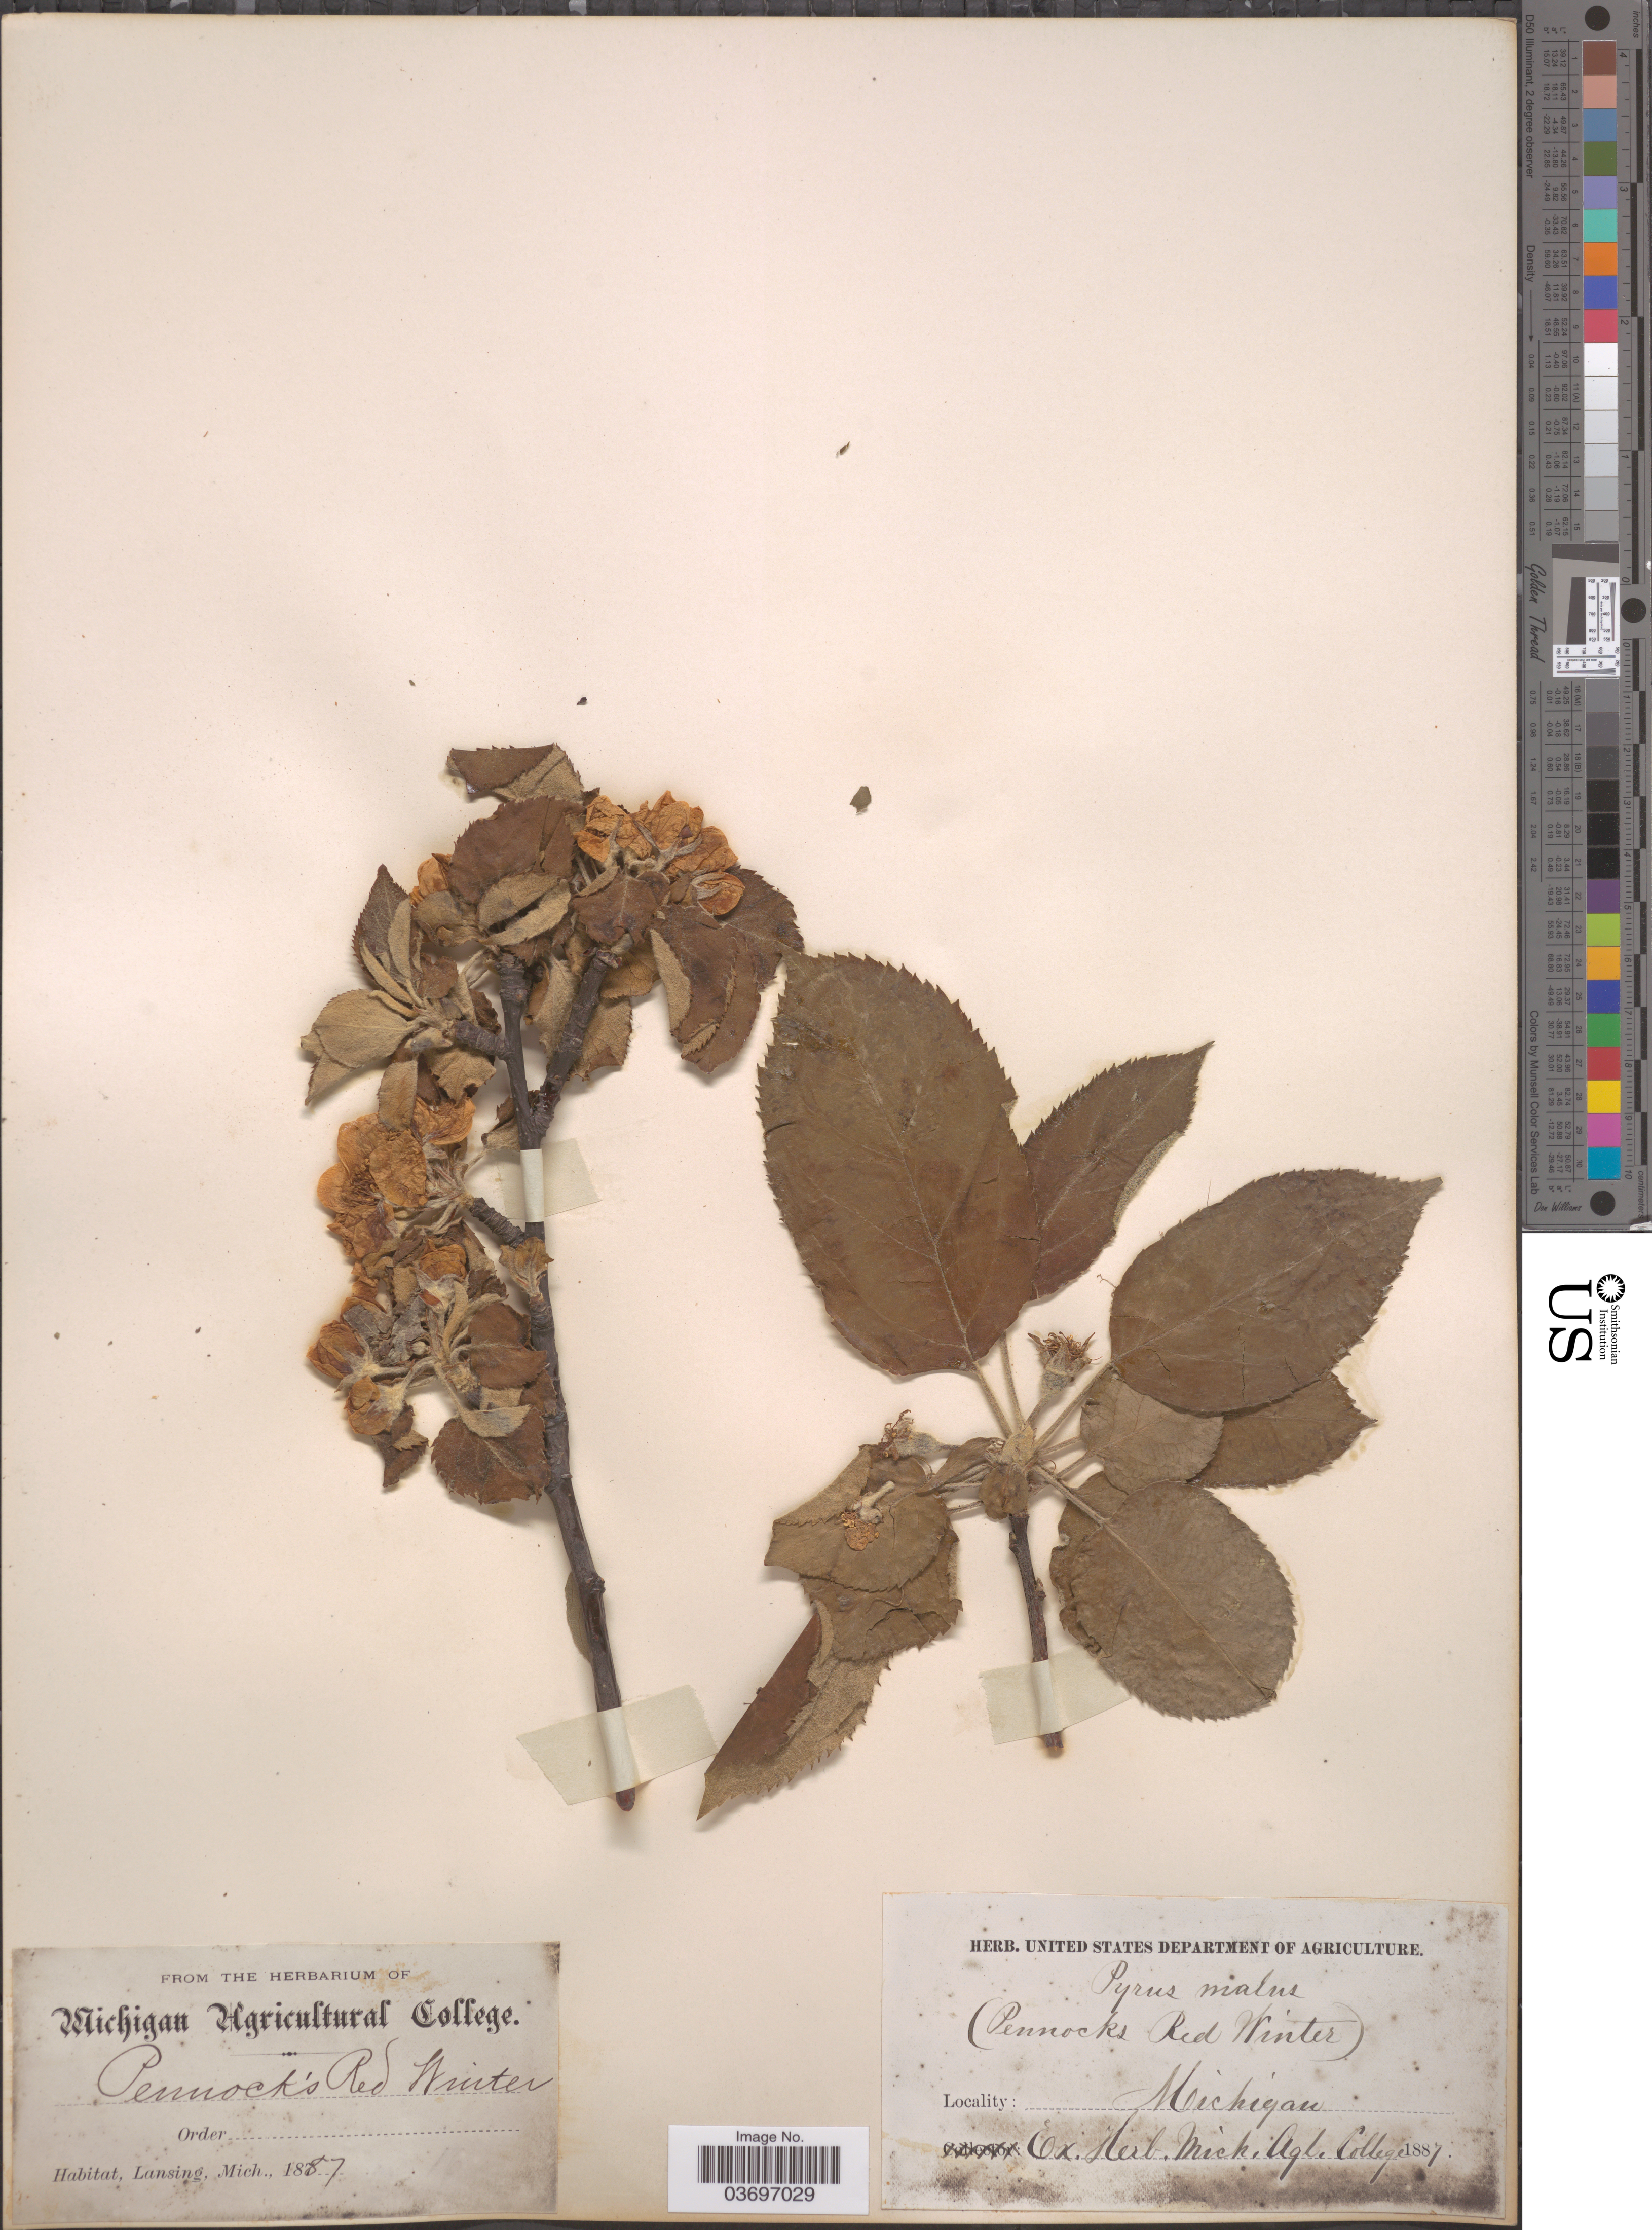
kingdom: Plantae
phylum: Tracheophyta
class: Magnoliopsida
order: Rosales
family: Rosaceae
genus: Malus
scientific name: Malus pumila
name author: Mill.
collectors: Ex herb. Michigan Agricultural College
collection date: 1887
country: United States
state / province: Michigan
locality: Lansing.